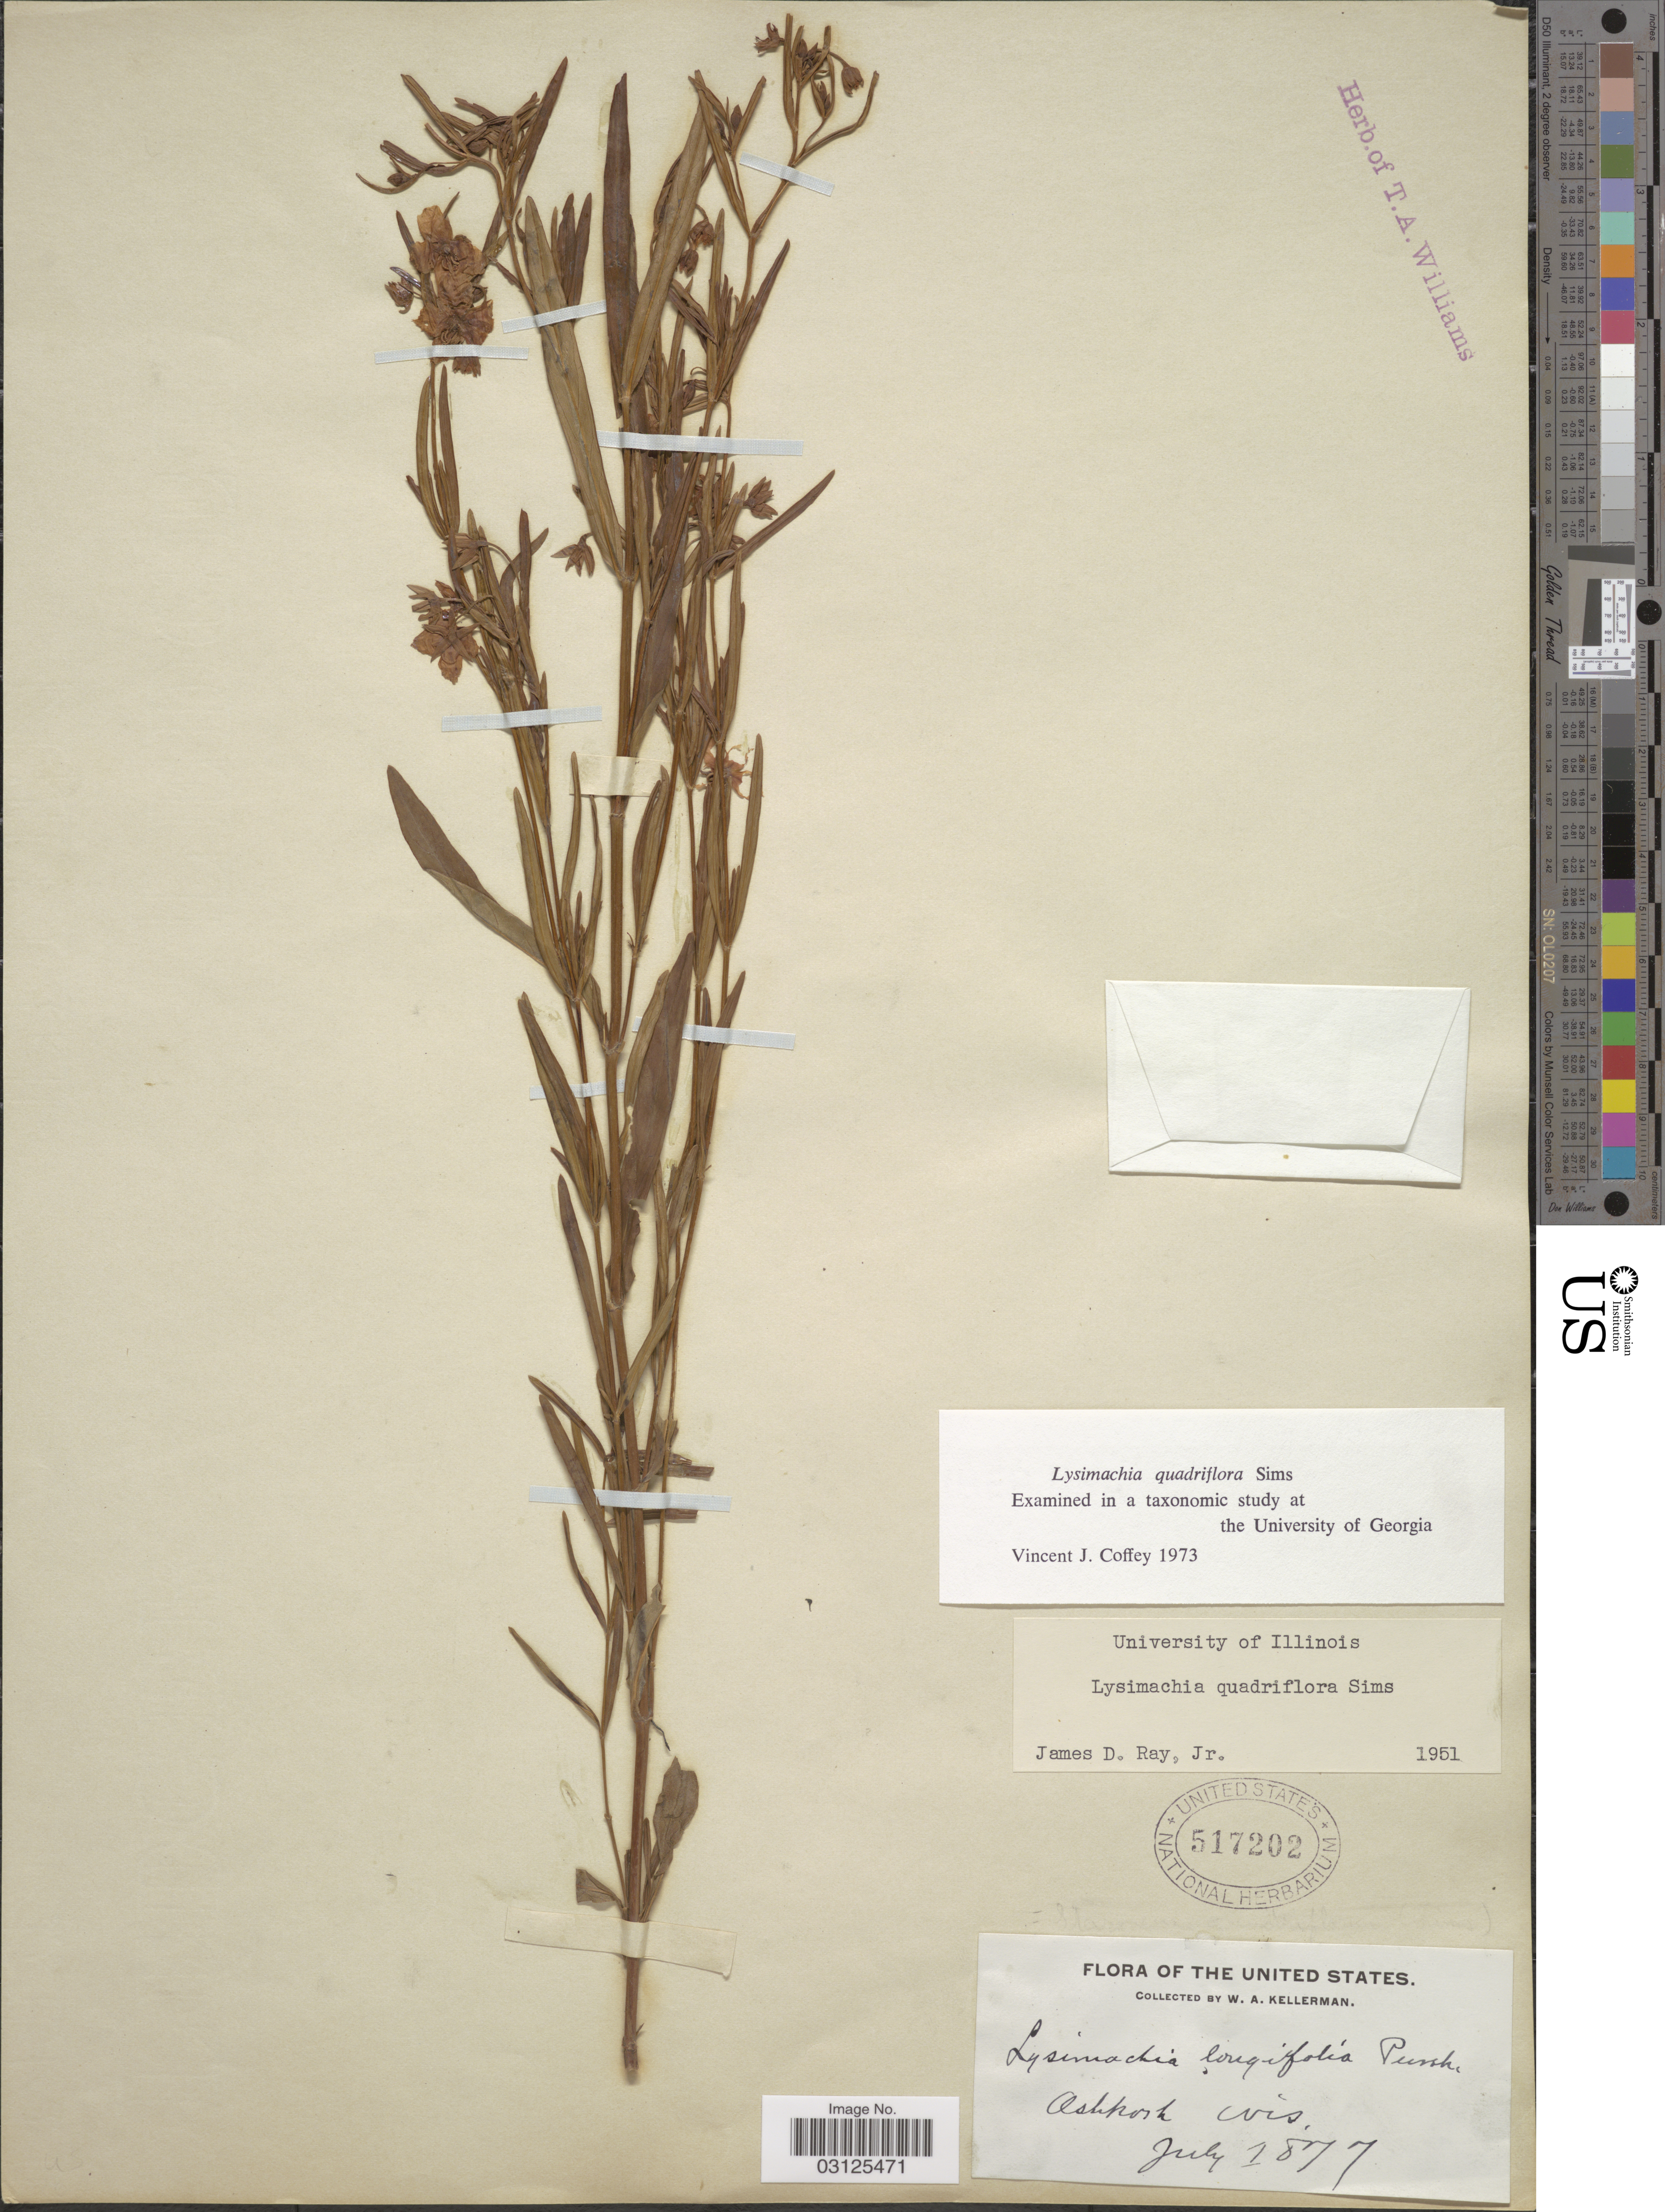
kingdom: Plantae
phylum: Tracheophyta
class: Magnoliopsida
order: Ericales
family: Primulaceae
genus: Steironema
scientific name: Steironema quadriflorum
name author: (Sims) Hitchc.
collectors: W. Kellerman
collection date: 1877-07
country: United States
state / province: Wisconsin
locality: Ashkirk, Wis.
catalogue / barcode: US 517202